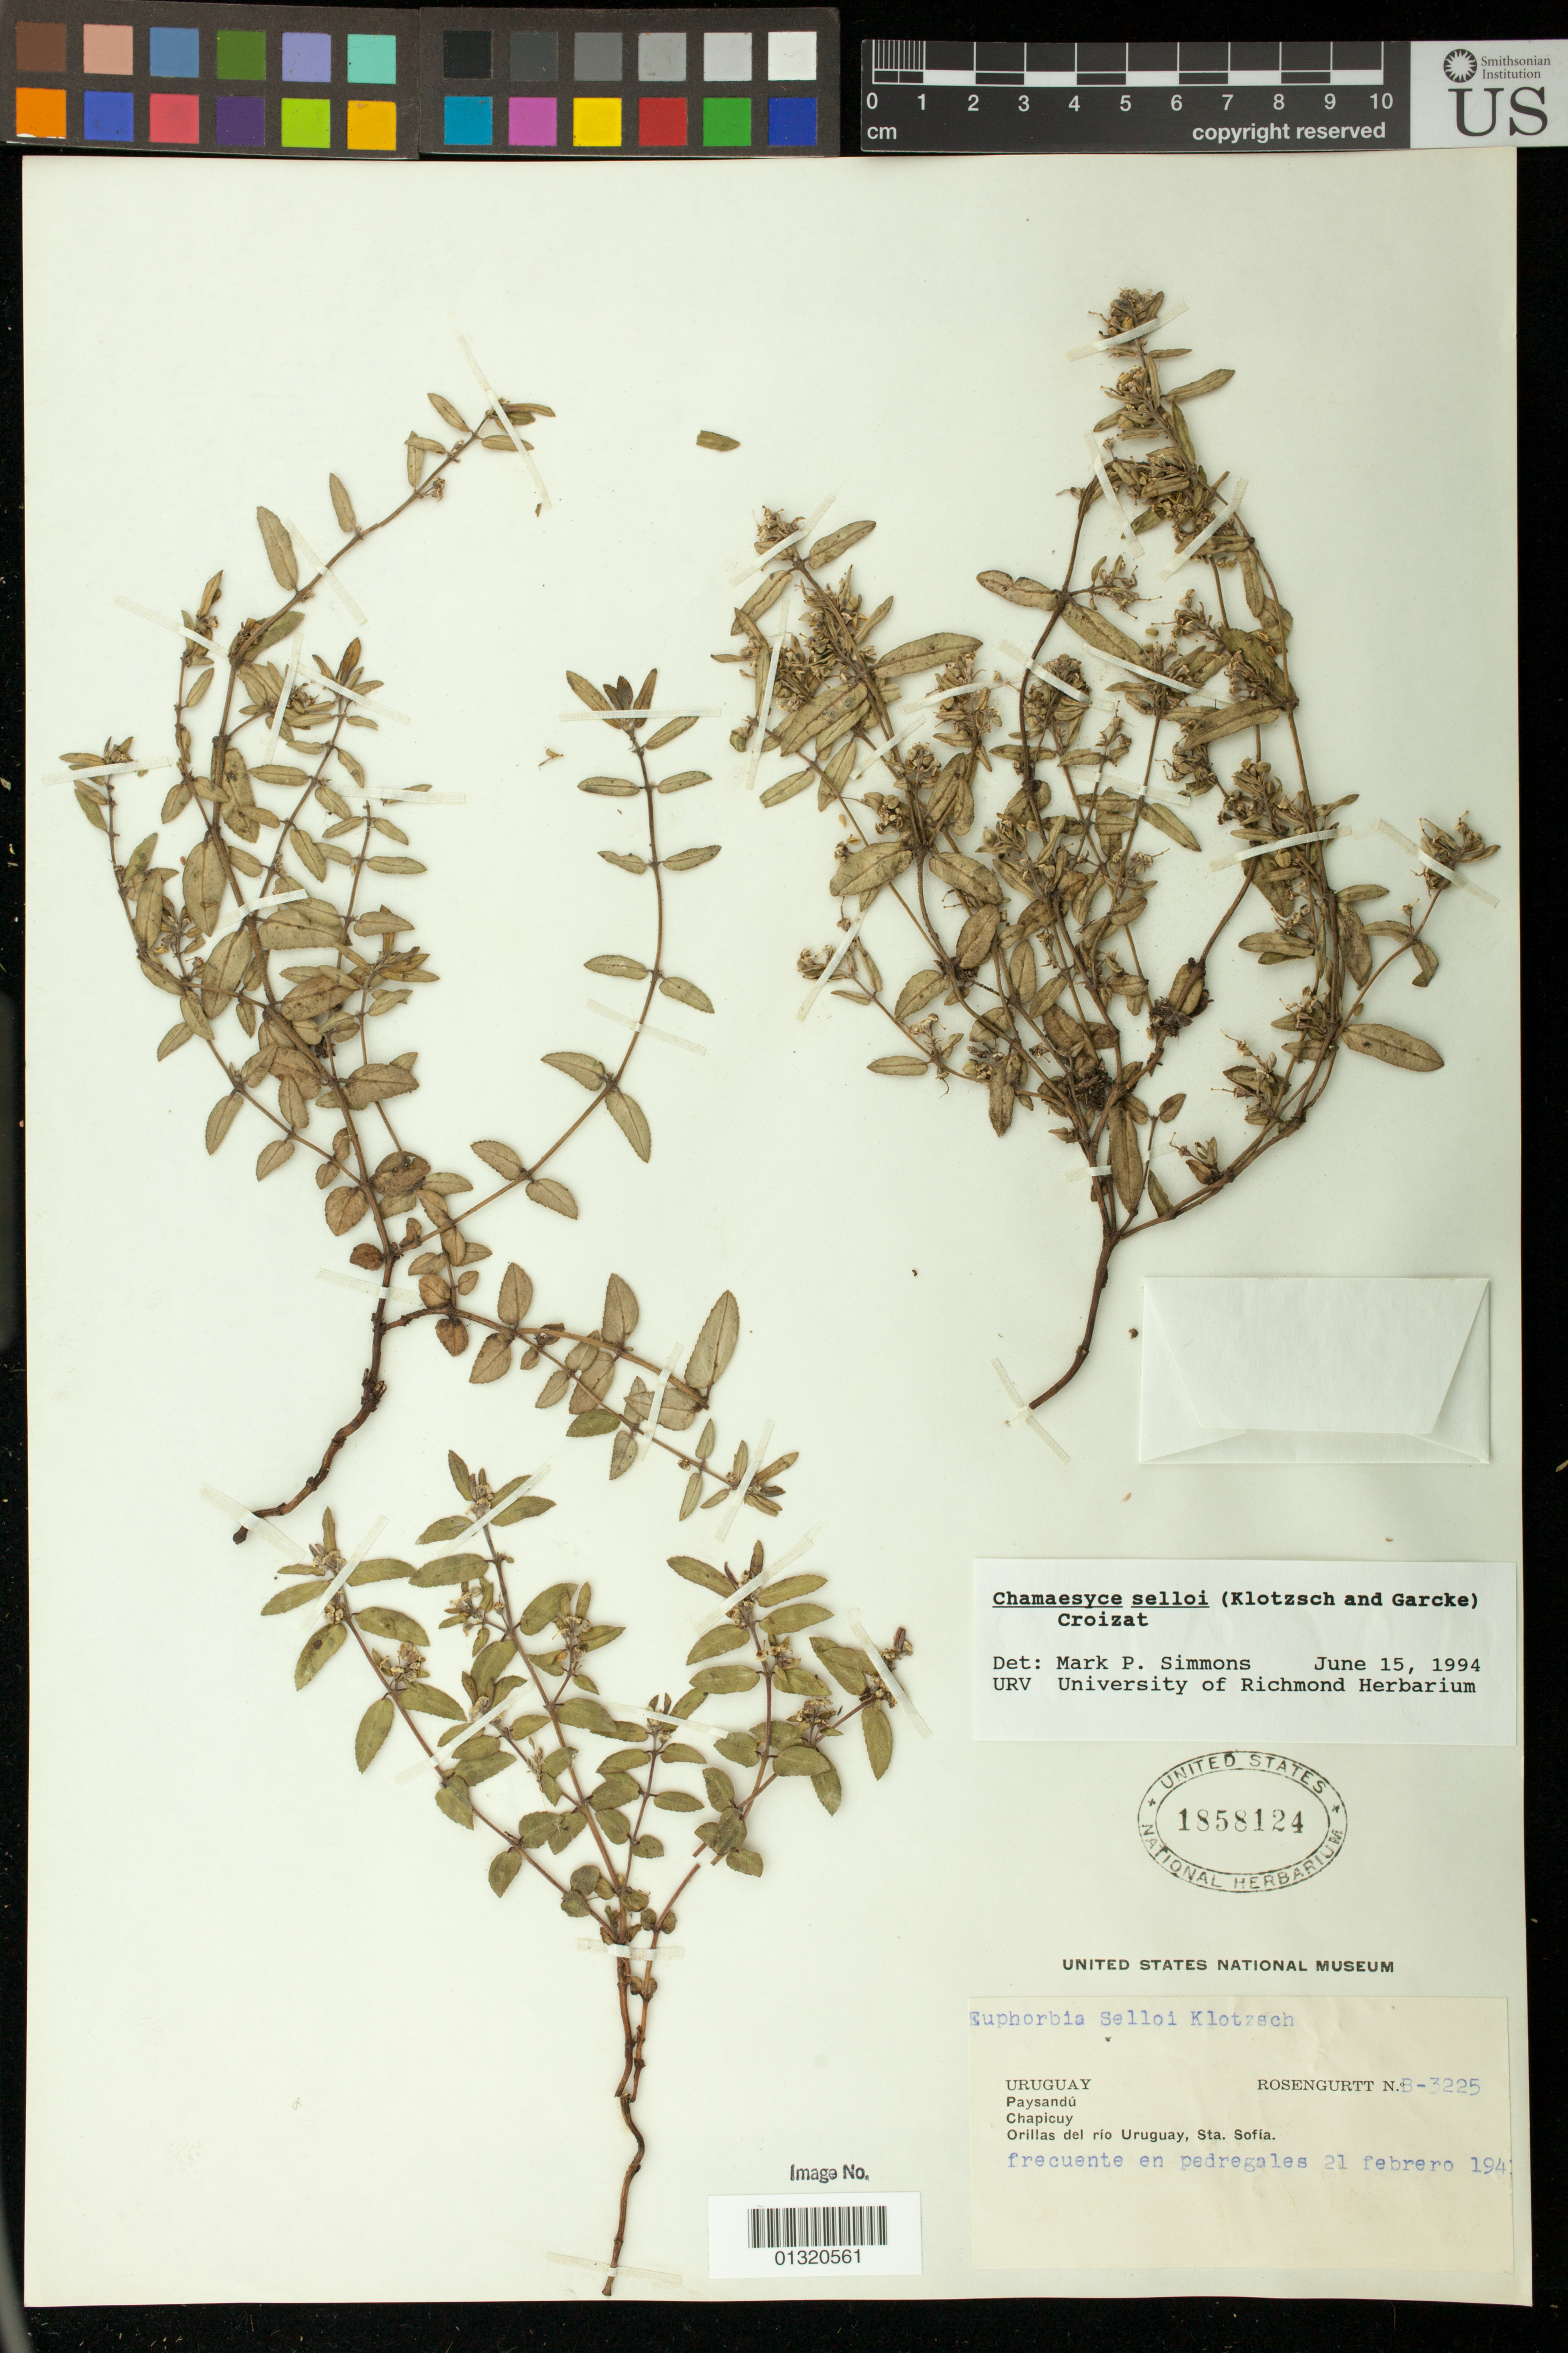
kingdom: Plantae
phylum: Tracheophyta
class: Magnoliopsida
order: Malpighiales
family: Euphorbiaceae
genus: Euphorbia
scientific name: Euphorbia selloi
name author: (Klotzsch & Garcke) Boiss.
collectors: B. Rosengurtt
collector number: B-3225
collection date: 1941-02-21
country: Uruguay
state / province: Paysandu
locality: Chapicuy; Orillas del rio Uruguay, Sta. Sofia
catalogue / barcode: US 1858124